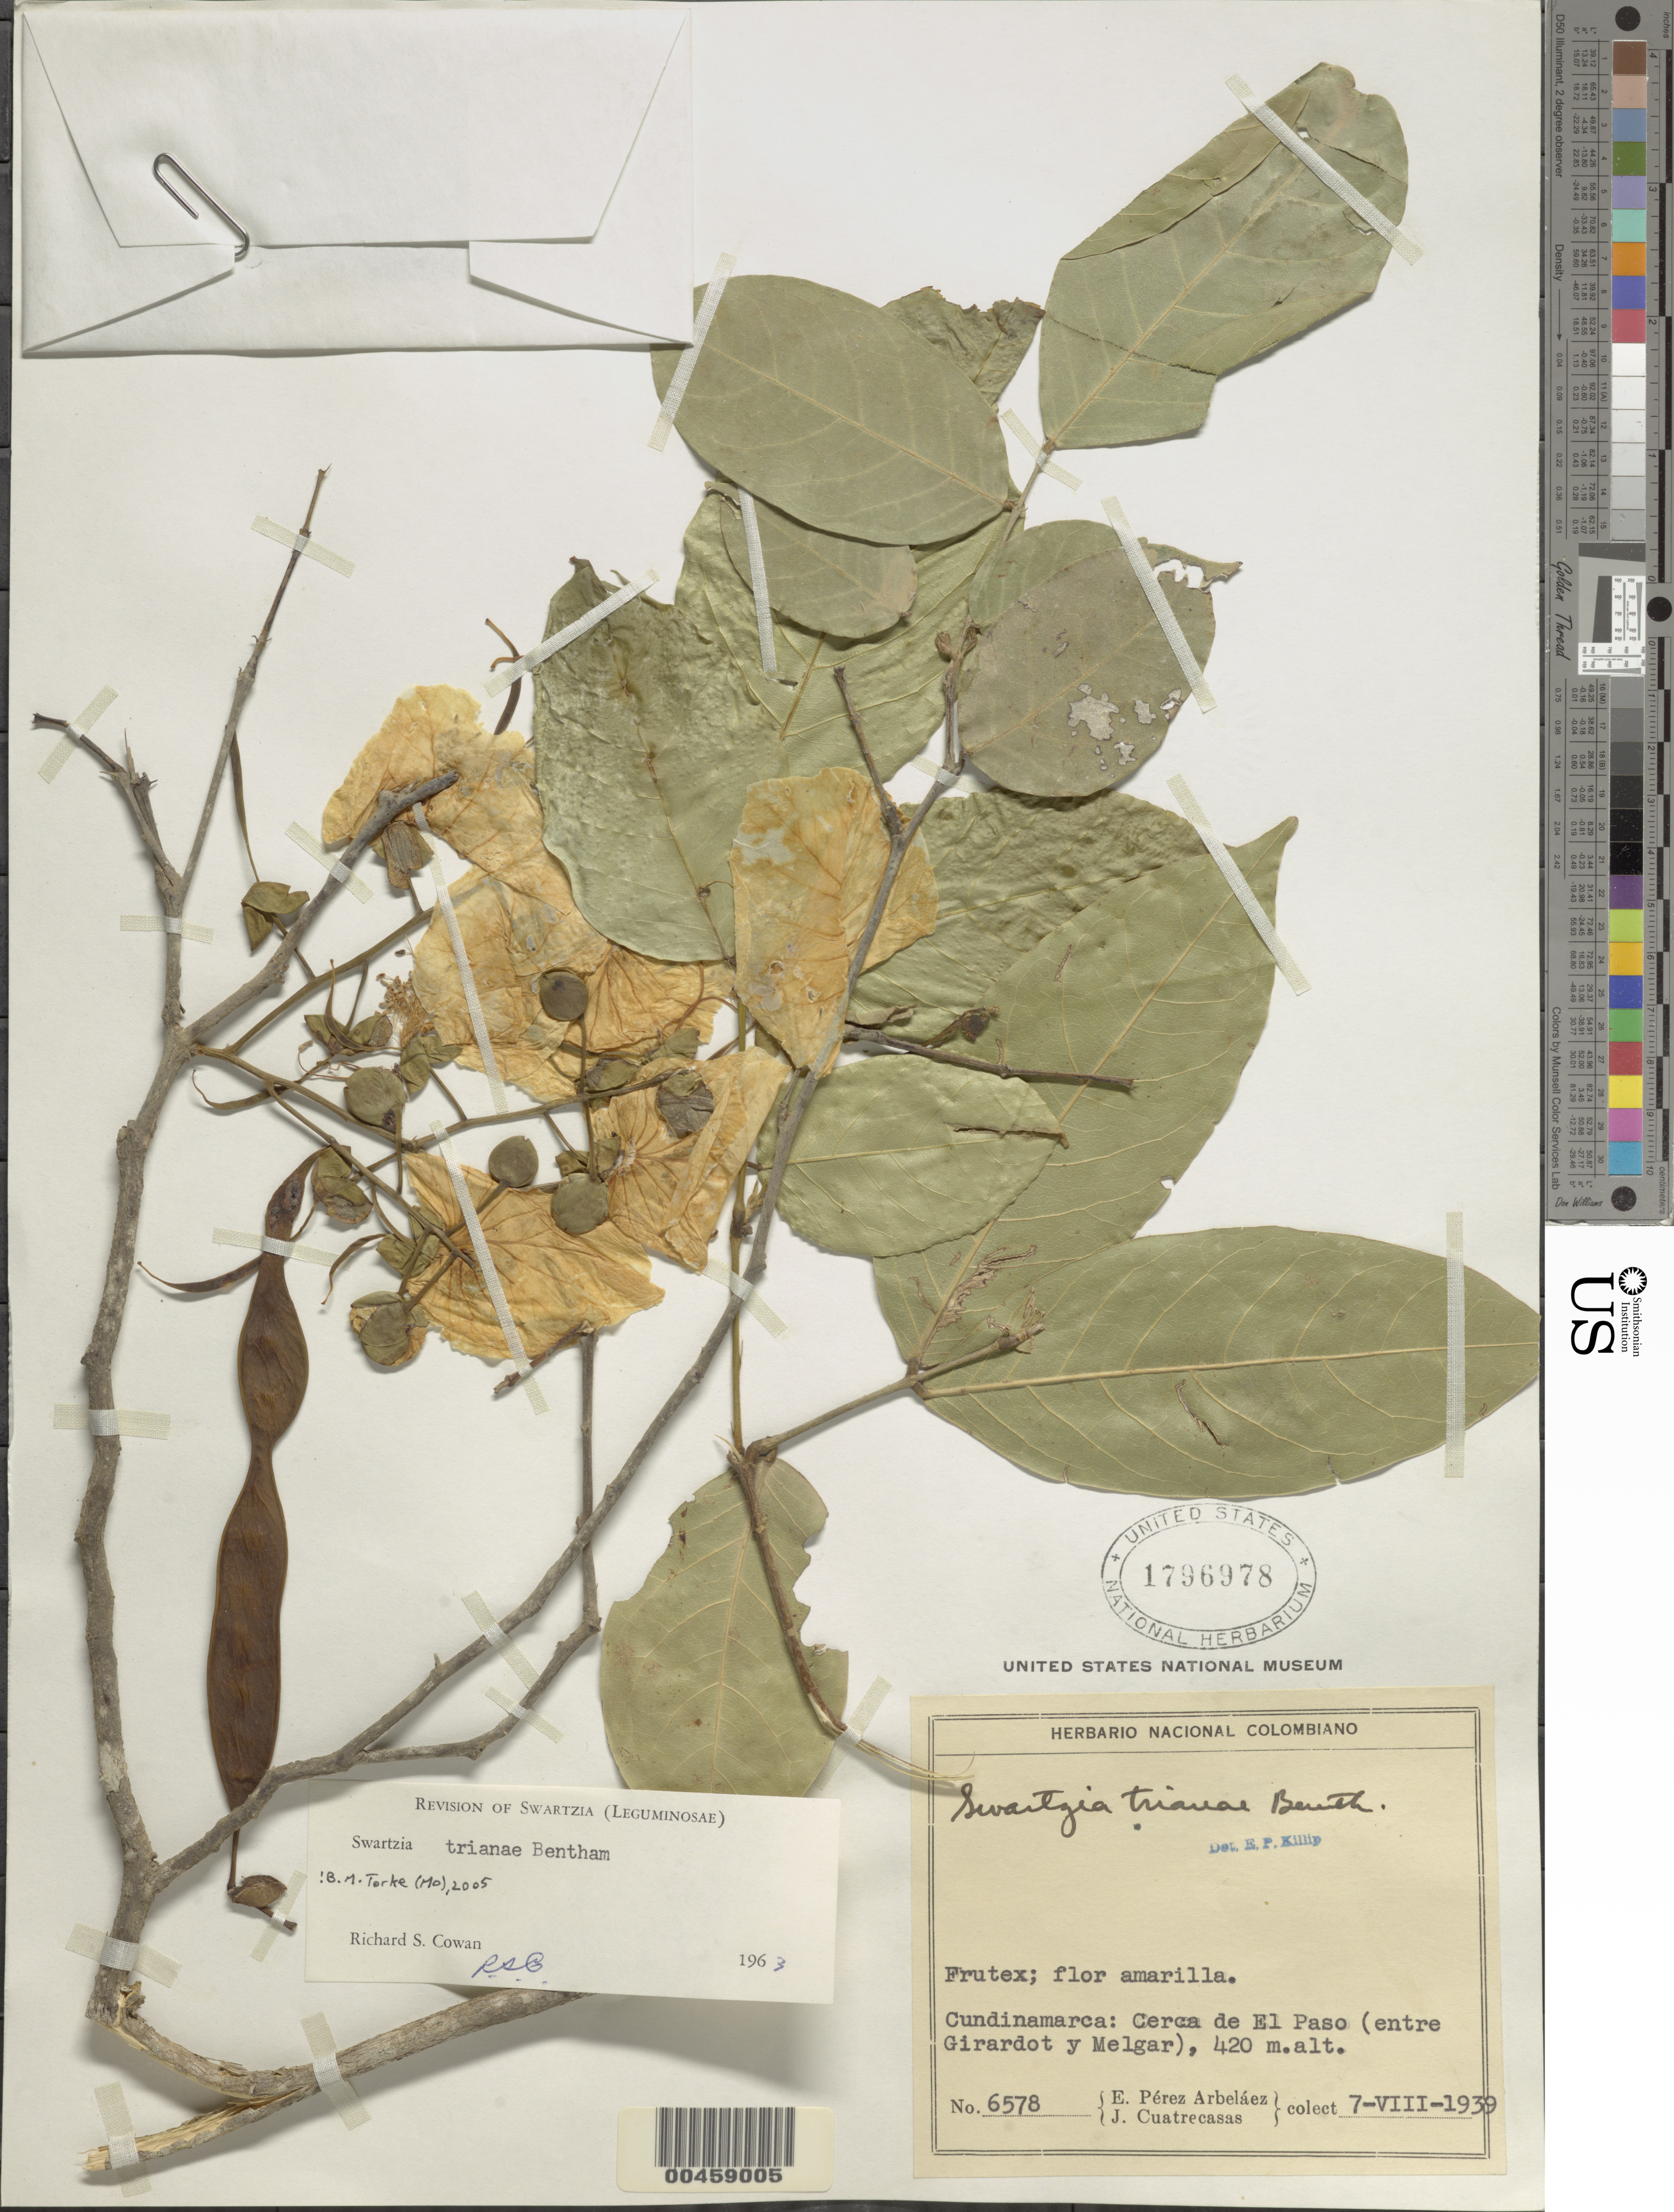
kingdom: Plantae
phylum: Tracheophyta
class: Magnoliopsida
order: Fabales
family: Fabaceae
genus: Swartzia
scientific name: Swartzia trianae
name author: Benth. in Mart.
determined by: Cowan, R. S.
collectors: E. Pérez Arbeláez & J. Cuatrecasas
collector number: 6578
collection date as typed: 07 Aug 1939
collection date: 1939-08-07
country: Colombia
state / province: Cundinamarca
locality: Cerca de el Paso (entre Girardot y Melgar)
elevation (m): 420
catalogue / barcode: US 1796978